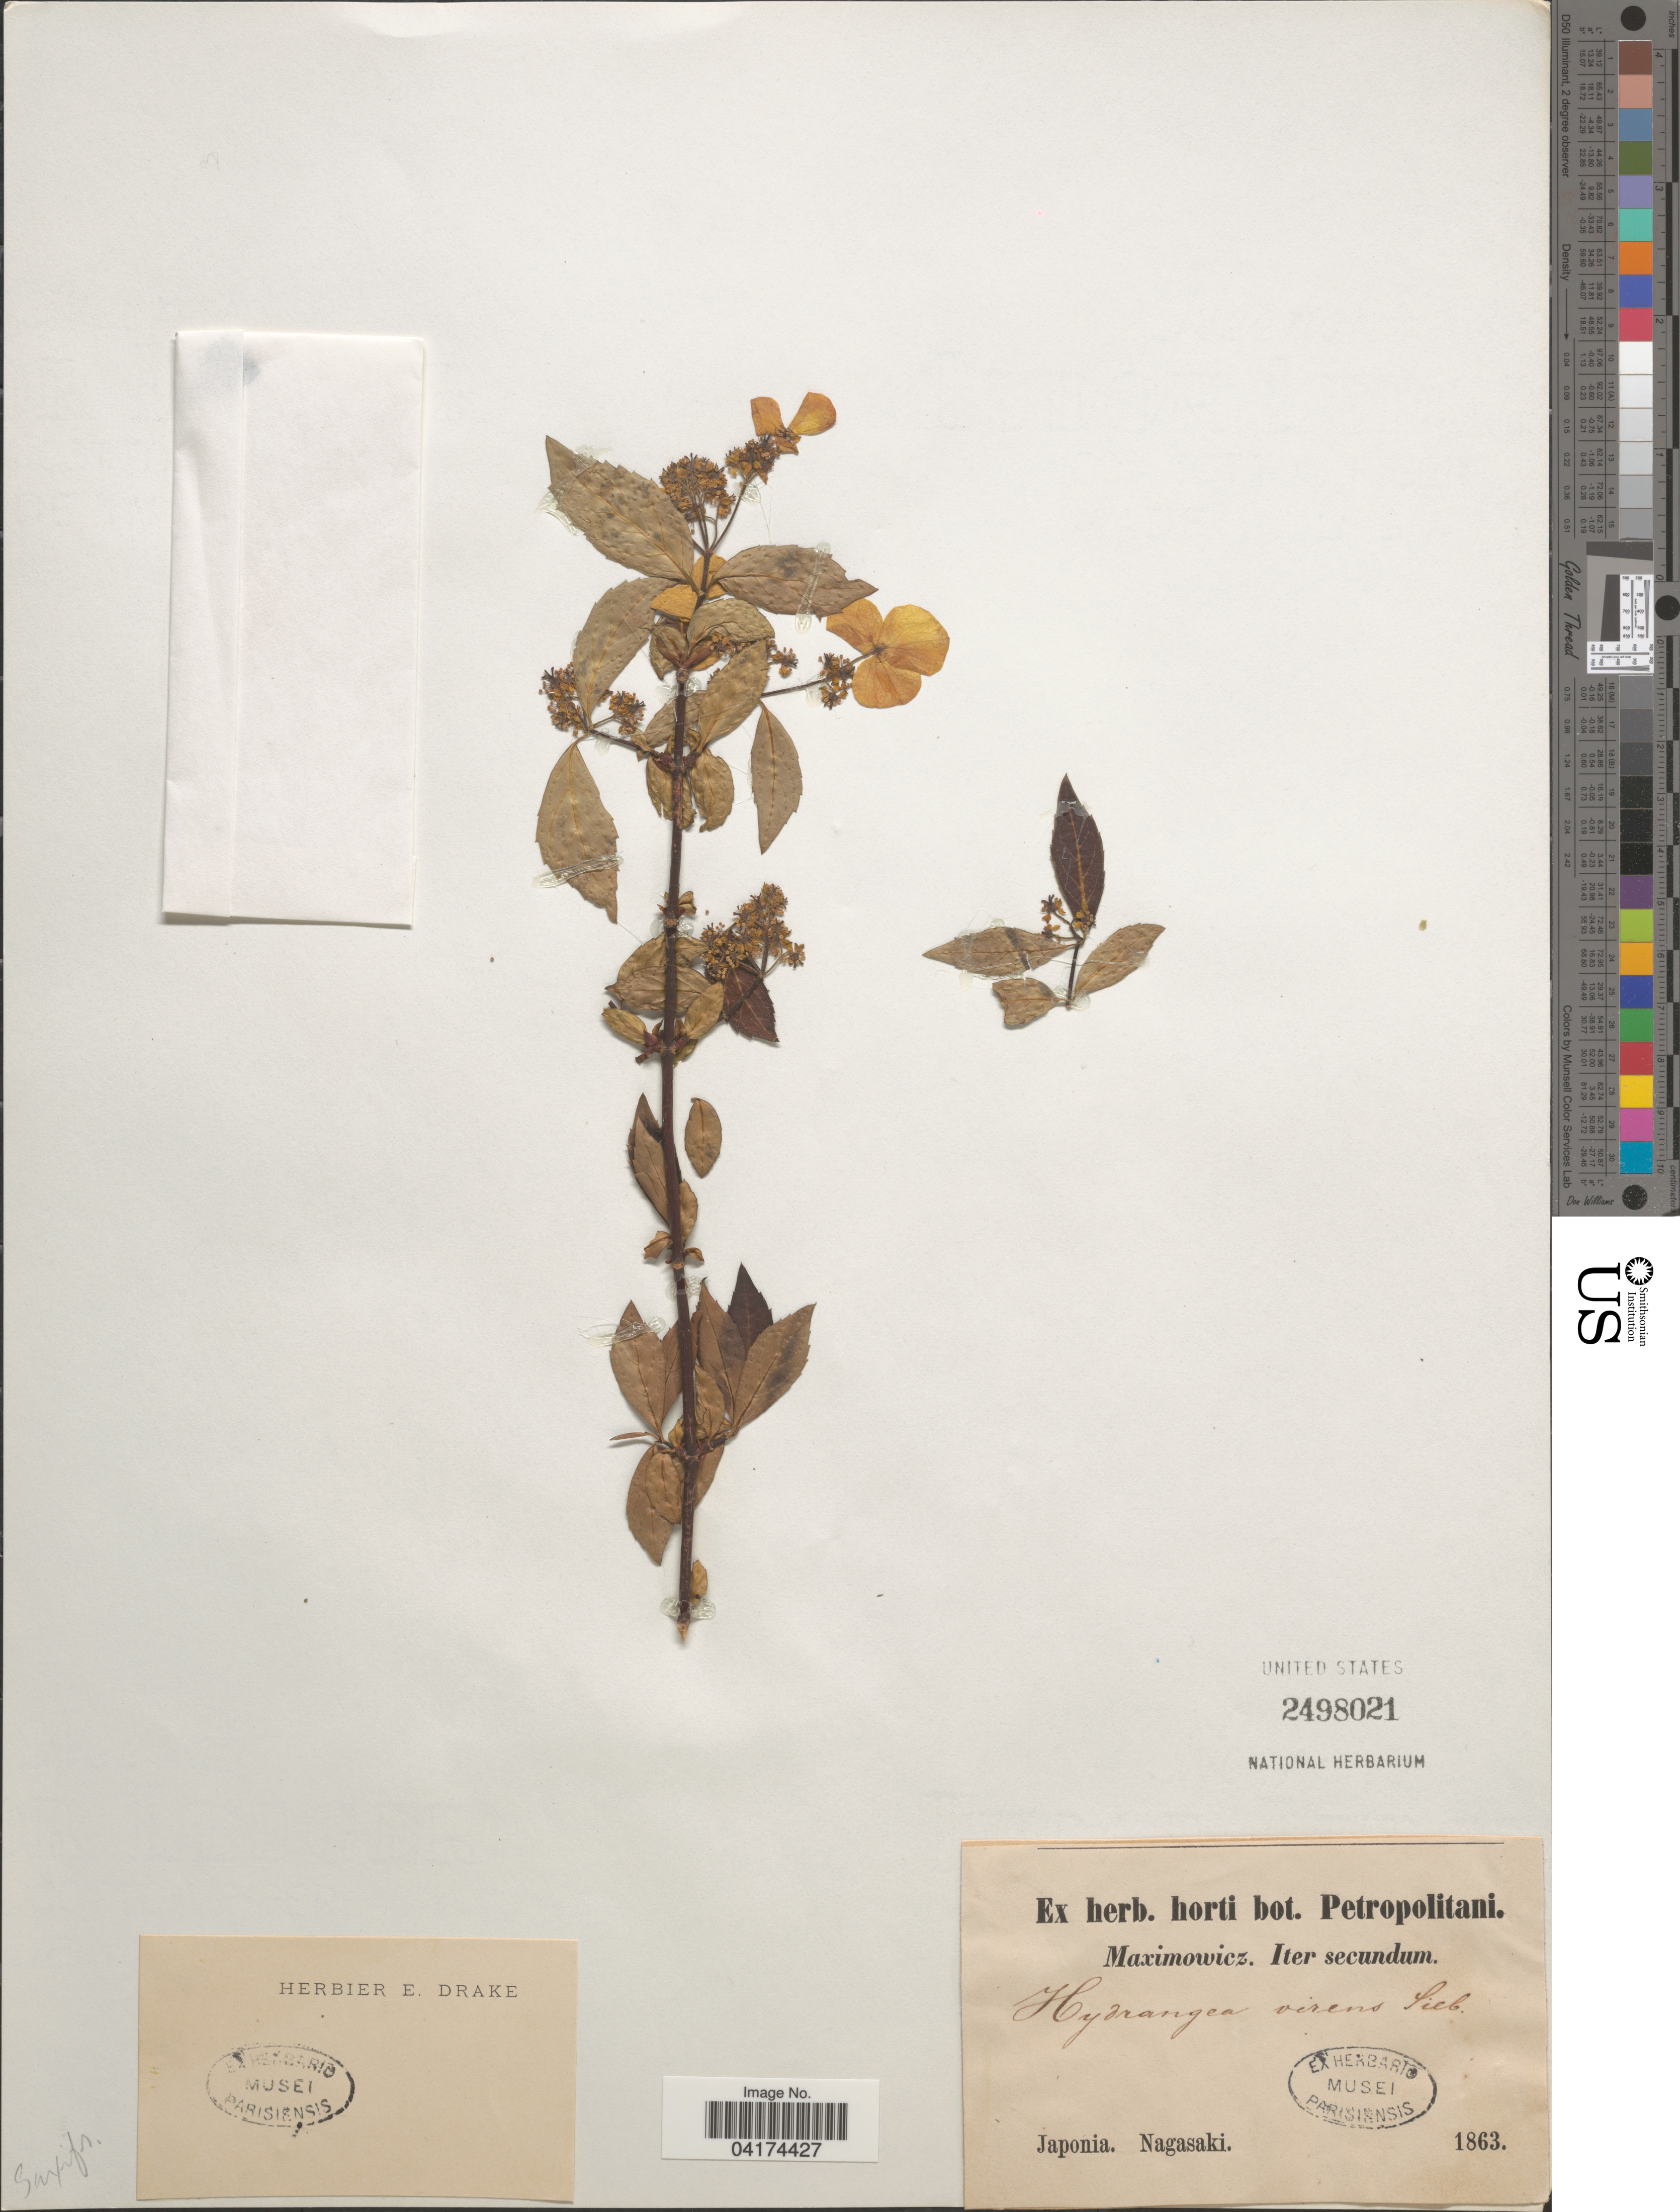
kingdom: Plantae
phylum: Tracheophyta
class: Magnoliopsida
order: Cornales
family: Hydrangeaceae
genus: Hydrangea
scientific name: Hydrangea virens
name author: (Thunb.) Siebold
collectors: Maximowicz, --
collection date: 1863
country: Japan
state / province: Nagasaki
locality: Japonia.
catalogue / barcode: US 2498021